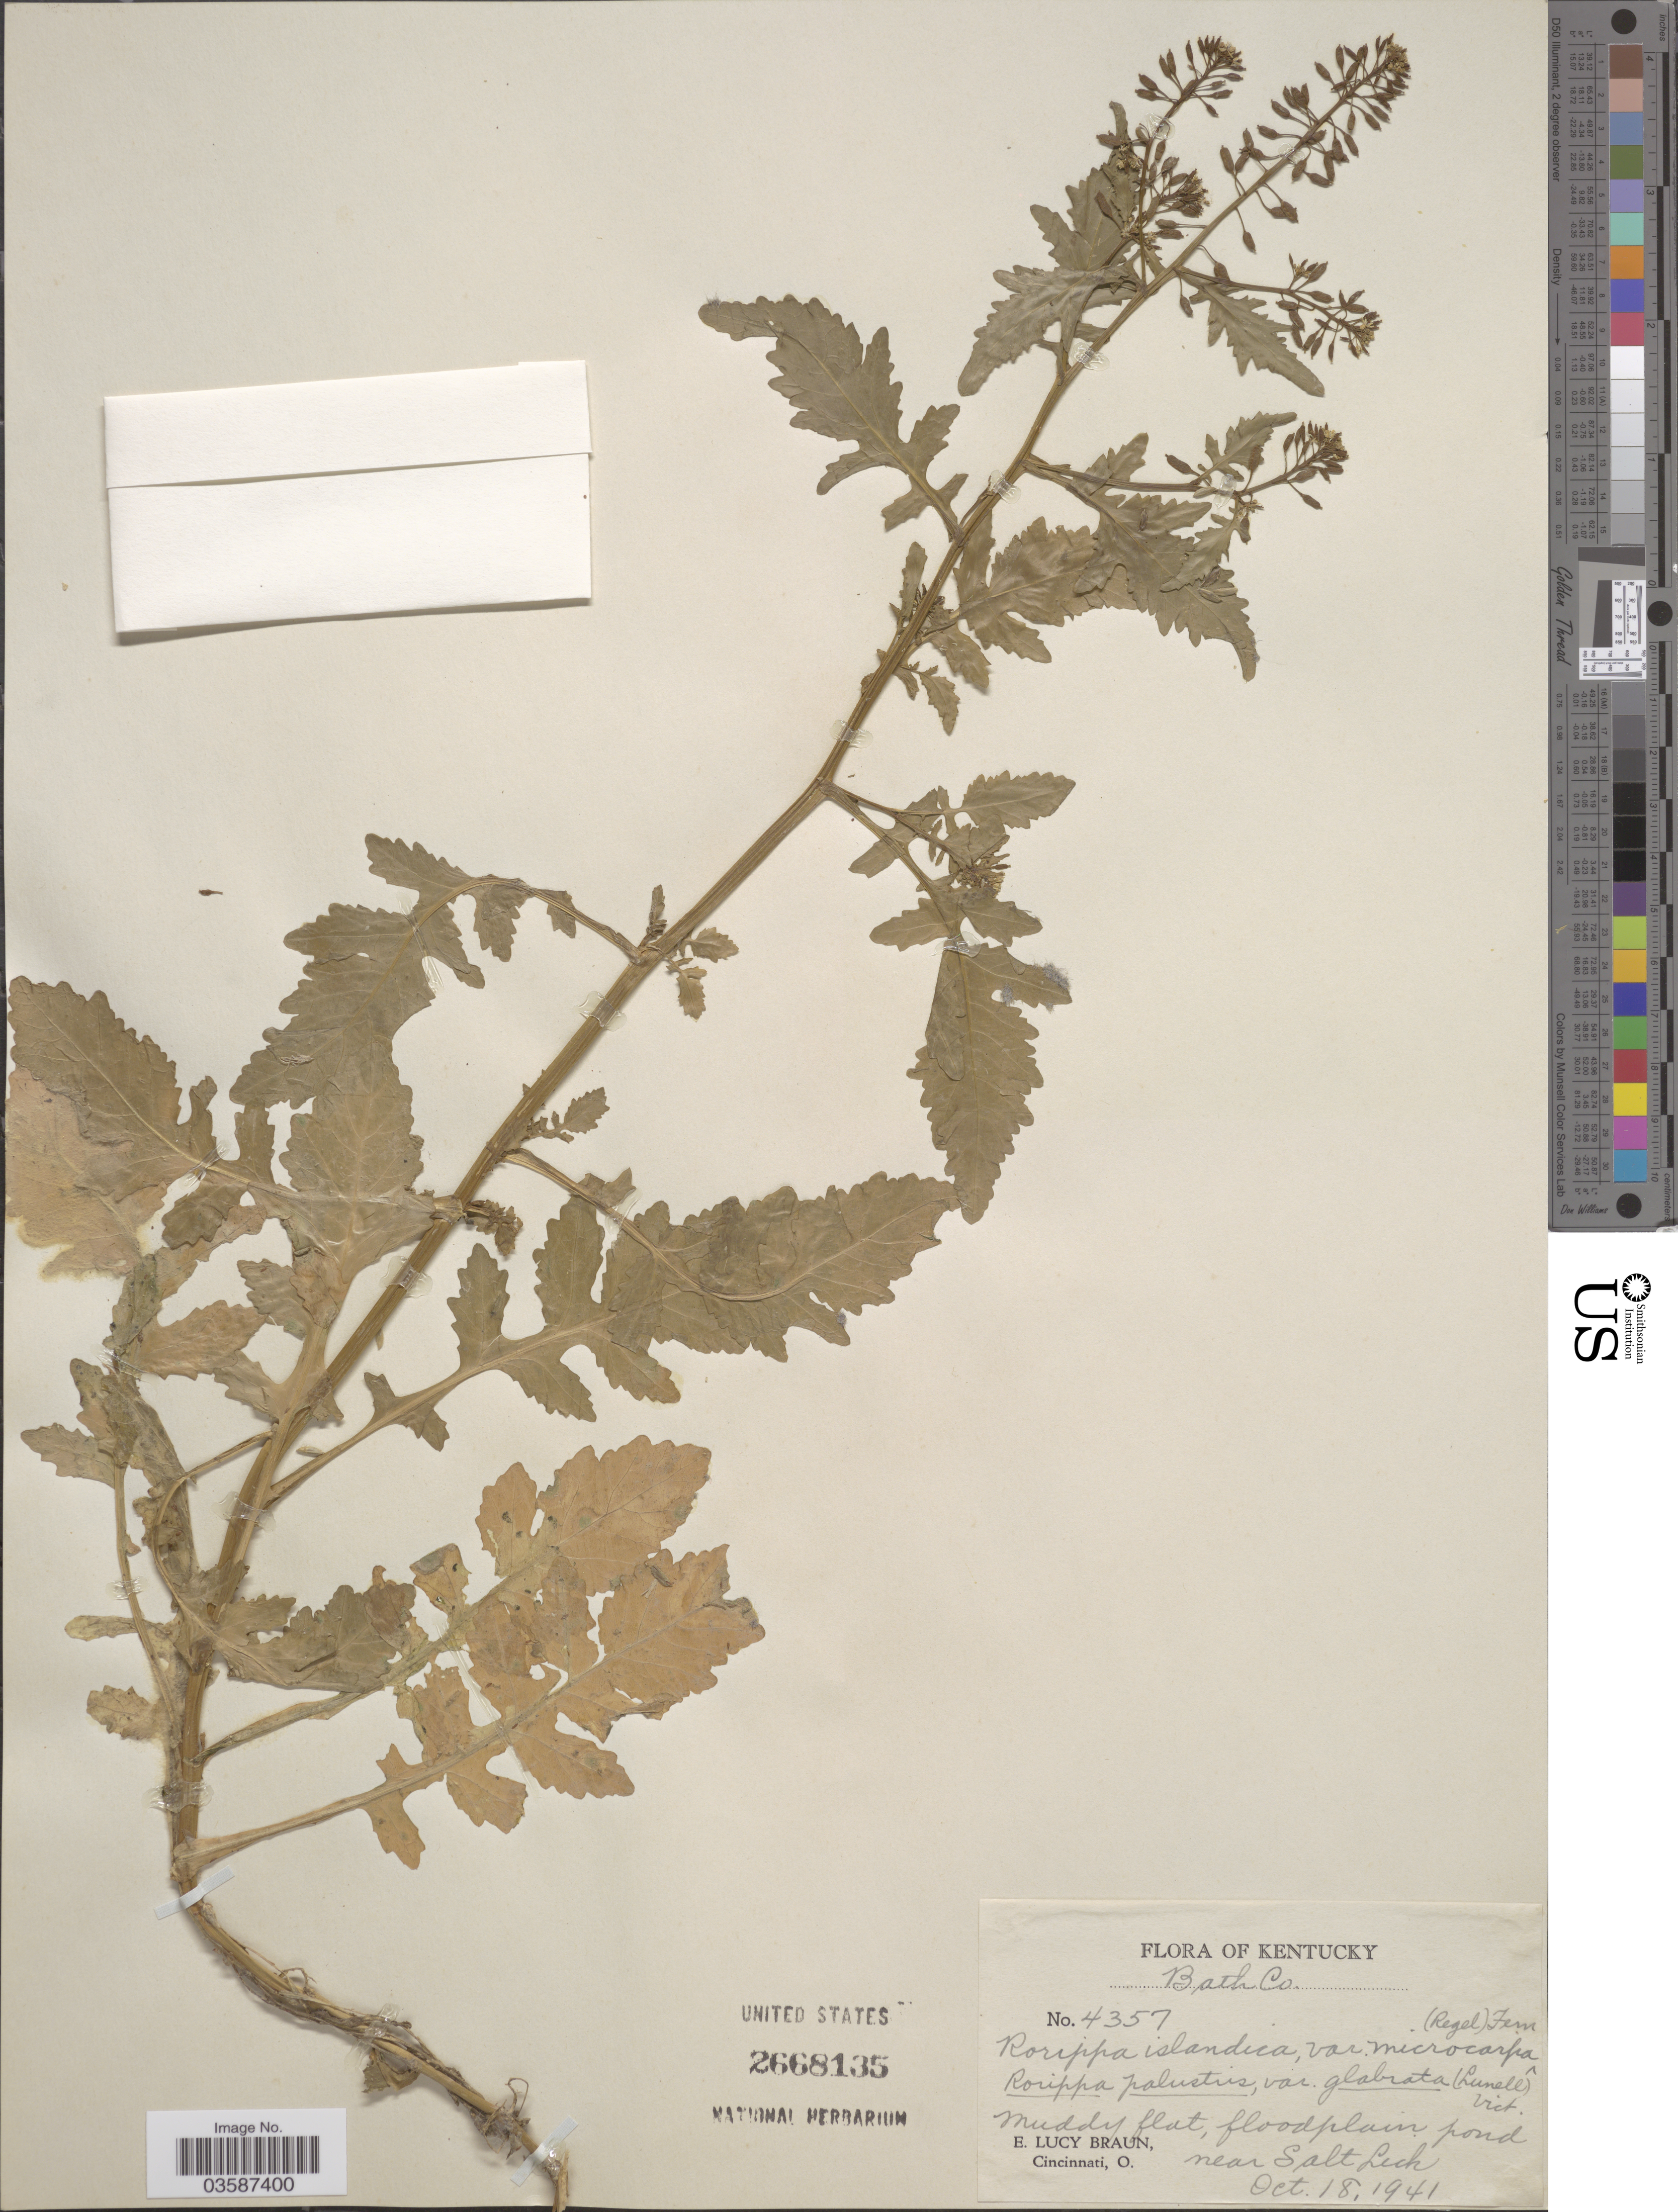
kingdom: Plantae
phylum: Tracheophyta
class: Magnoliopsida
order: Brassicales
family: Brassicaceae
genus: Rorippa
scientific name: Rorippa islandica var. microcarpa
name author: (Regel) Fernald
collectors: E. L. Braun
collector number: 4357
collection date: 1941-10-18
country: United States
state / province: Kentucky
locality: Bath Co. Muddy flat, floodplain pond near Salt Lech.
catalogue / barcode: US 2668135